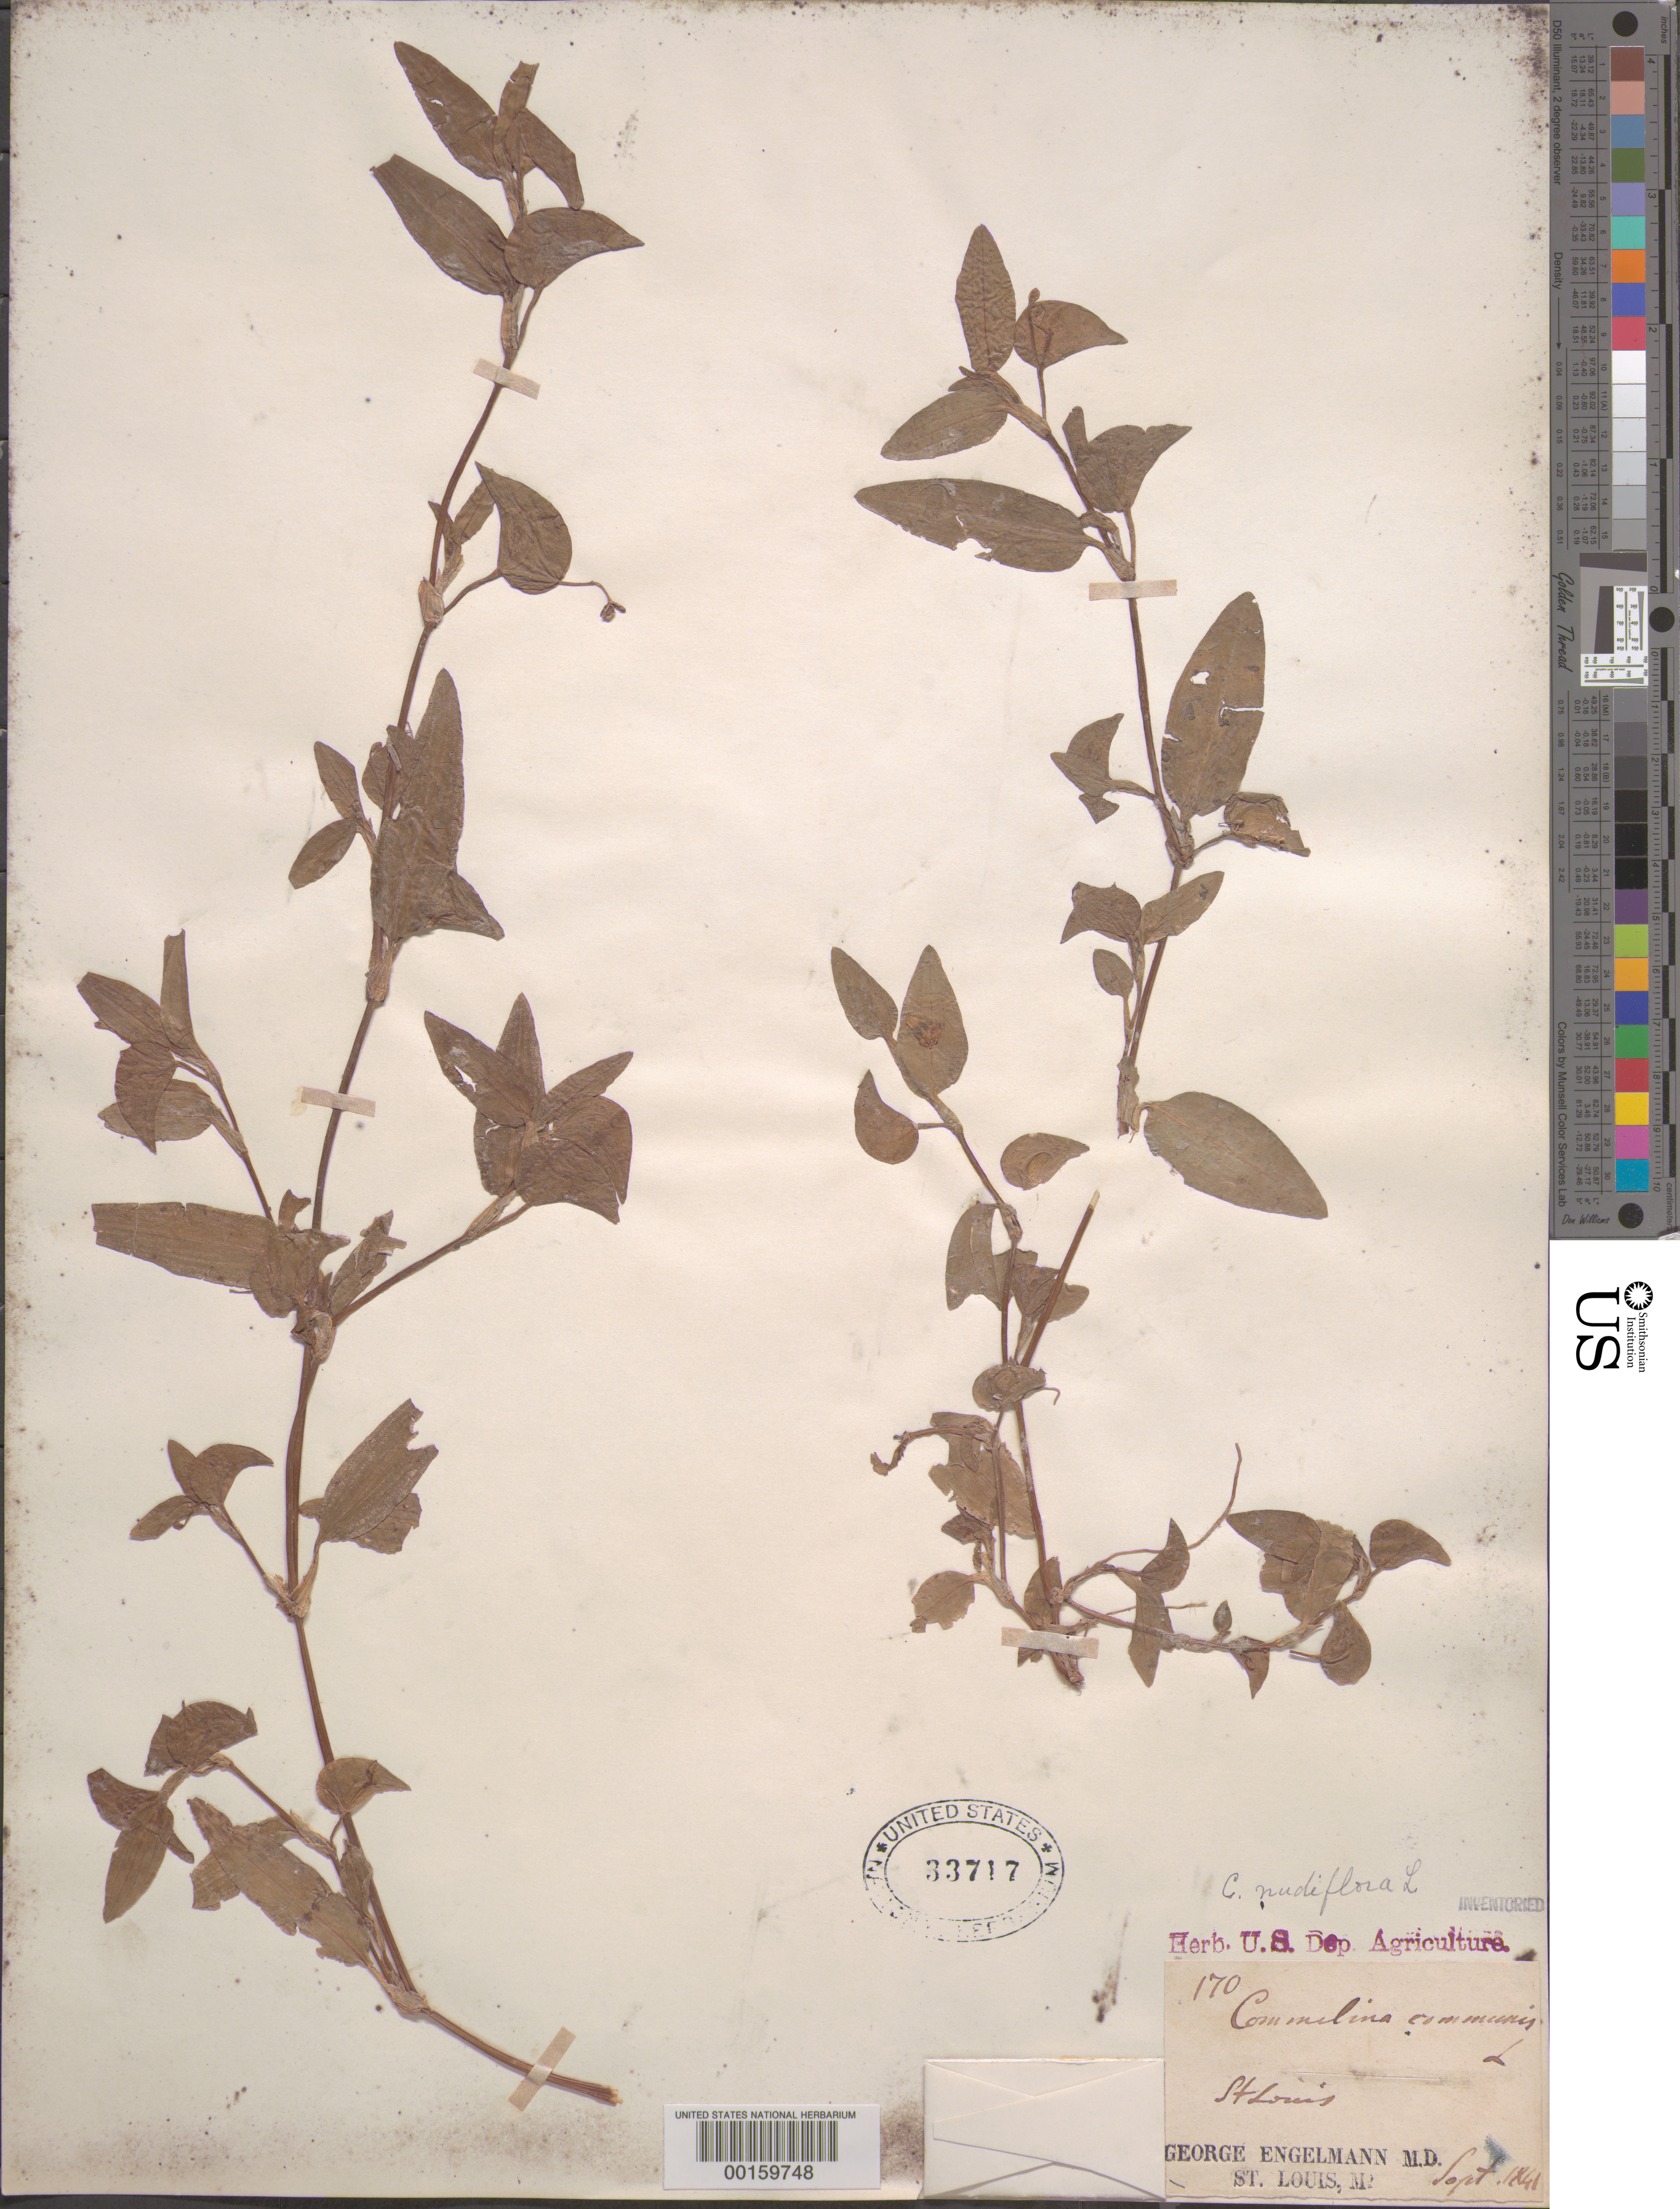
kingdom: Plantae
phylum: Tracheophyta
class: Liliopsida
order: Commelinales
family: Commelinaceae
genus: Commelina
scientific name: Commelina diffusa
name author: Burm. f.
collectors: G. Engelmann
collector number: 170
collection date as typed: Sep 1841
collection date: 1841-09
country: United States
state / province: Missouri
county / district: Saint Louis City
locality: St. louis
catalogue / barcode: US 33717